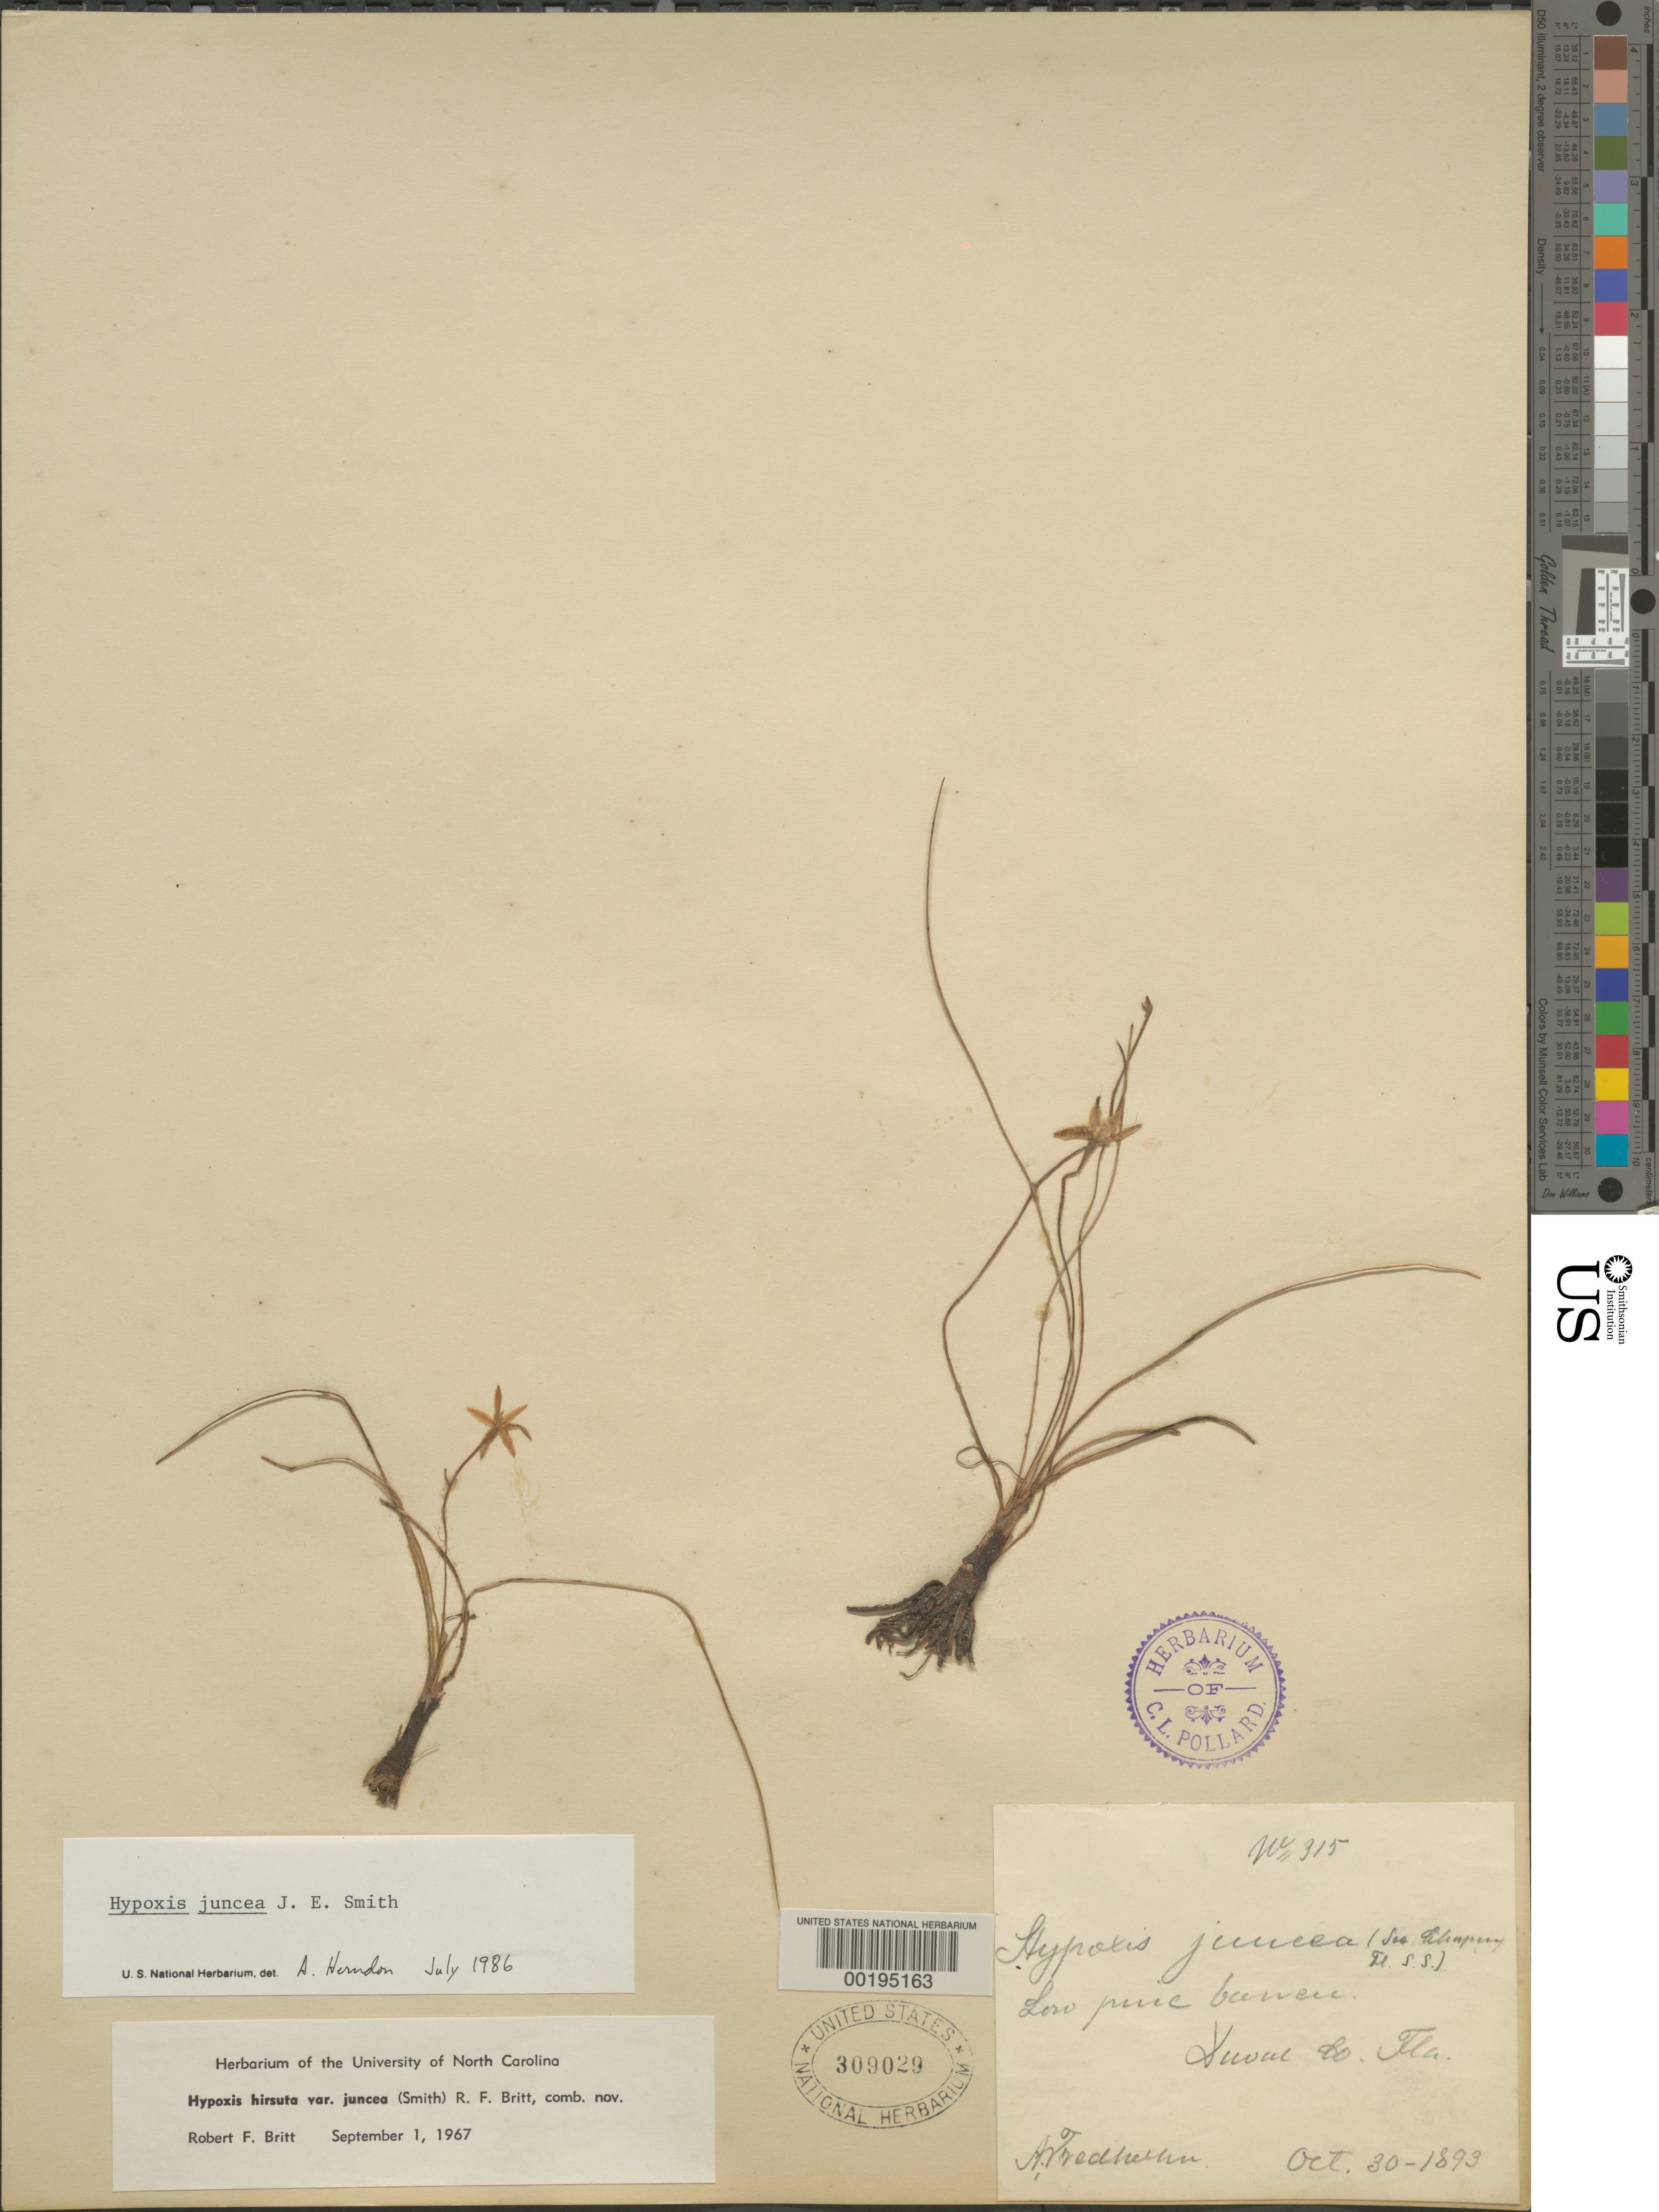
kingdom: Plantae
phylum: Tracheophyta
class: Liliopsida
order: Asparagales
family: Hypoxidaceae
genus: Hypoxis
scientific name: Hypoxis juncea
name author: Small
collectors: A. J. Fredholm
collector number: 315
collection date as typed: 30 Oct 1893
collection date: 1893-10-30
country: United States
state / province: Florida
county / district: Duval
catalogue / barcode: US 309029